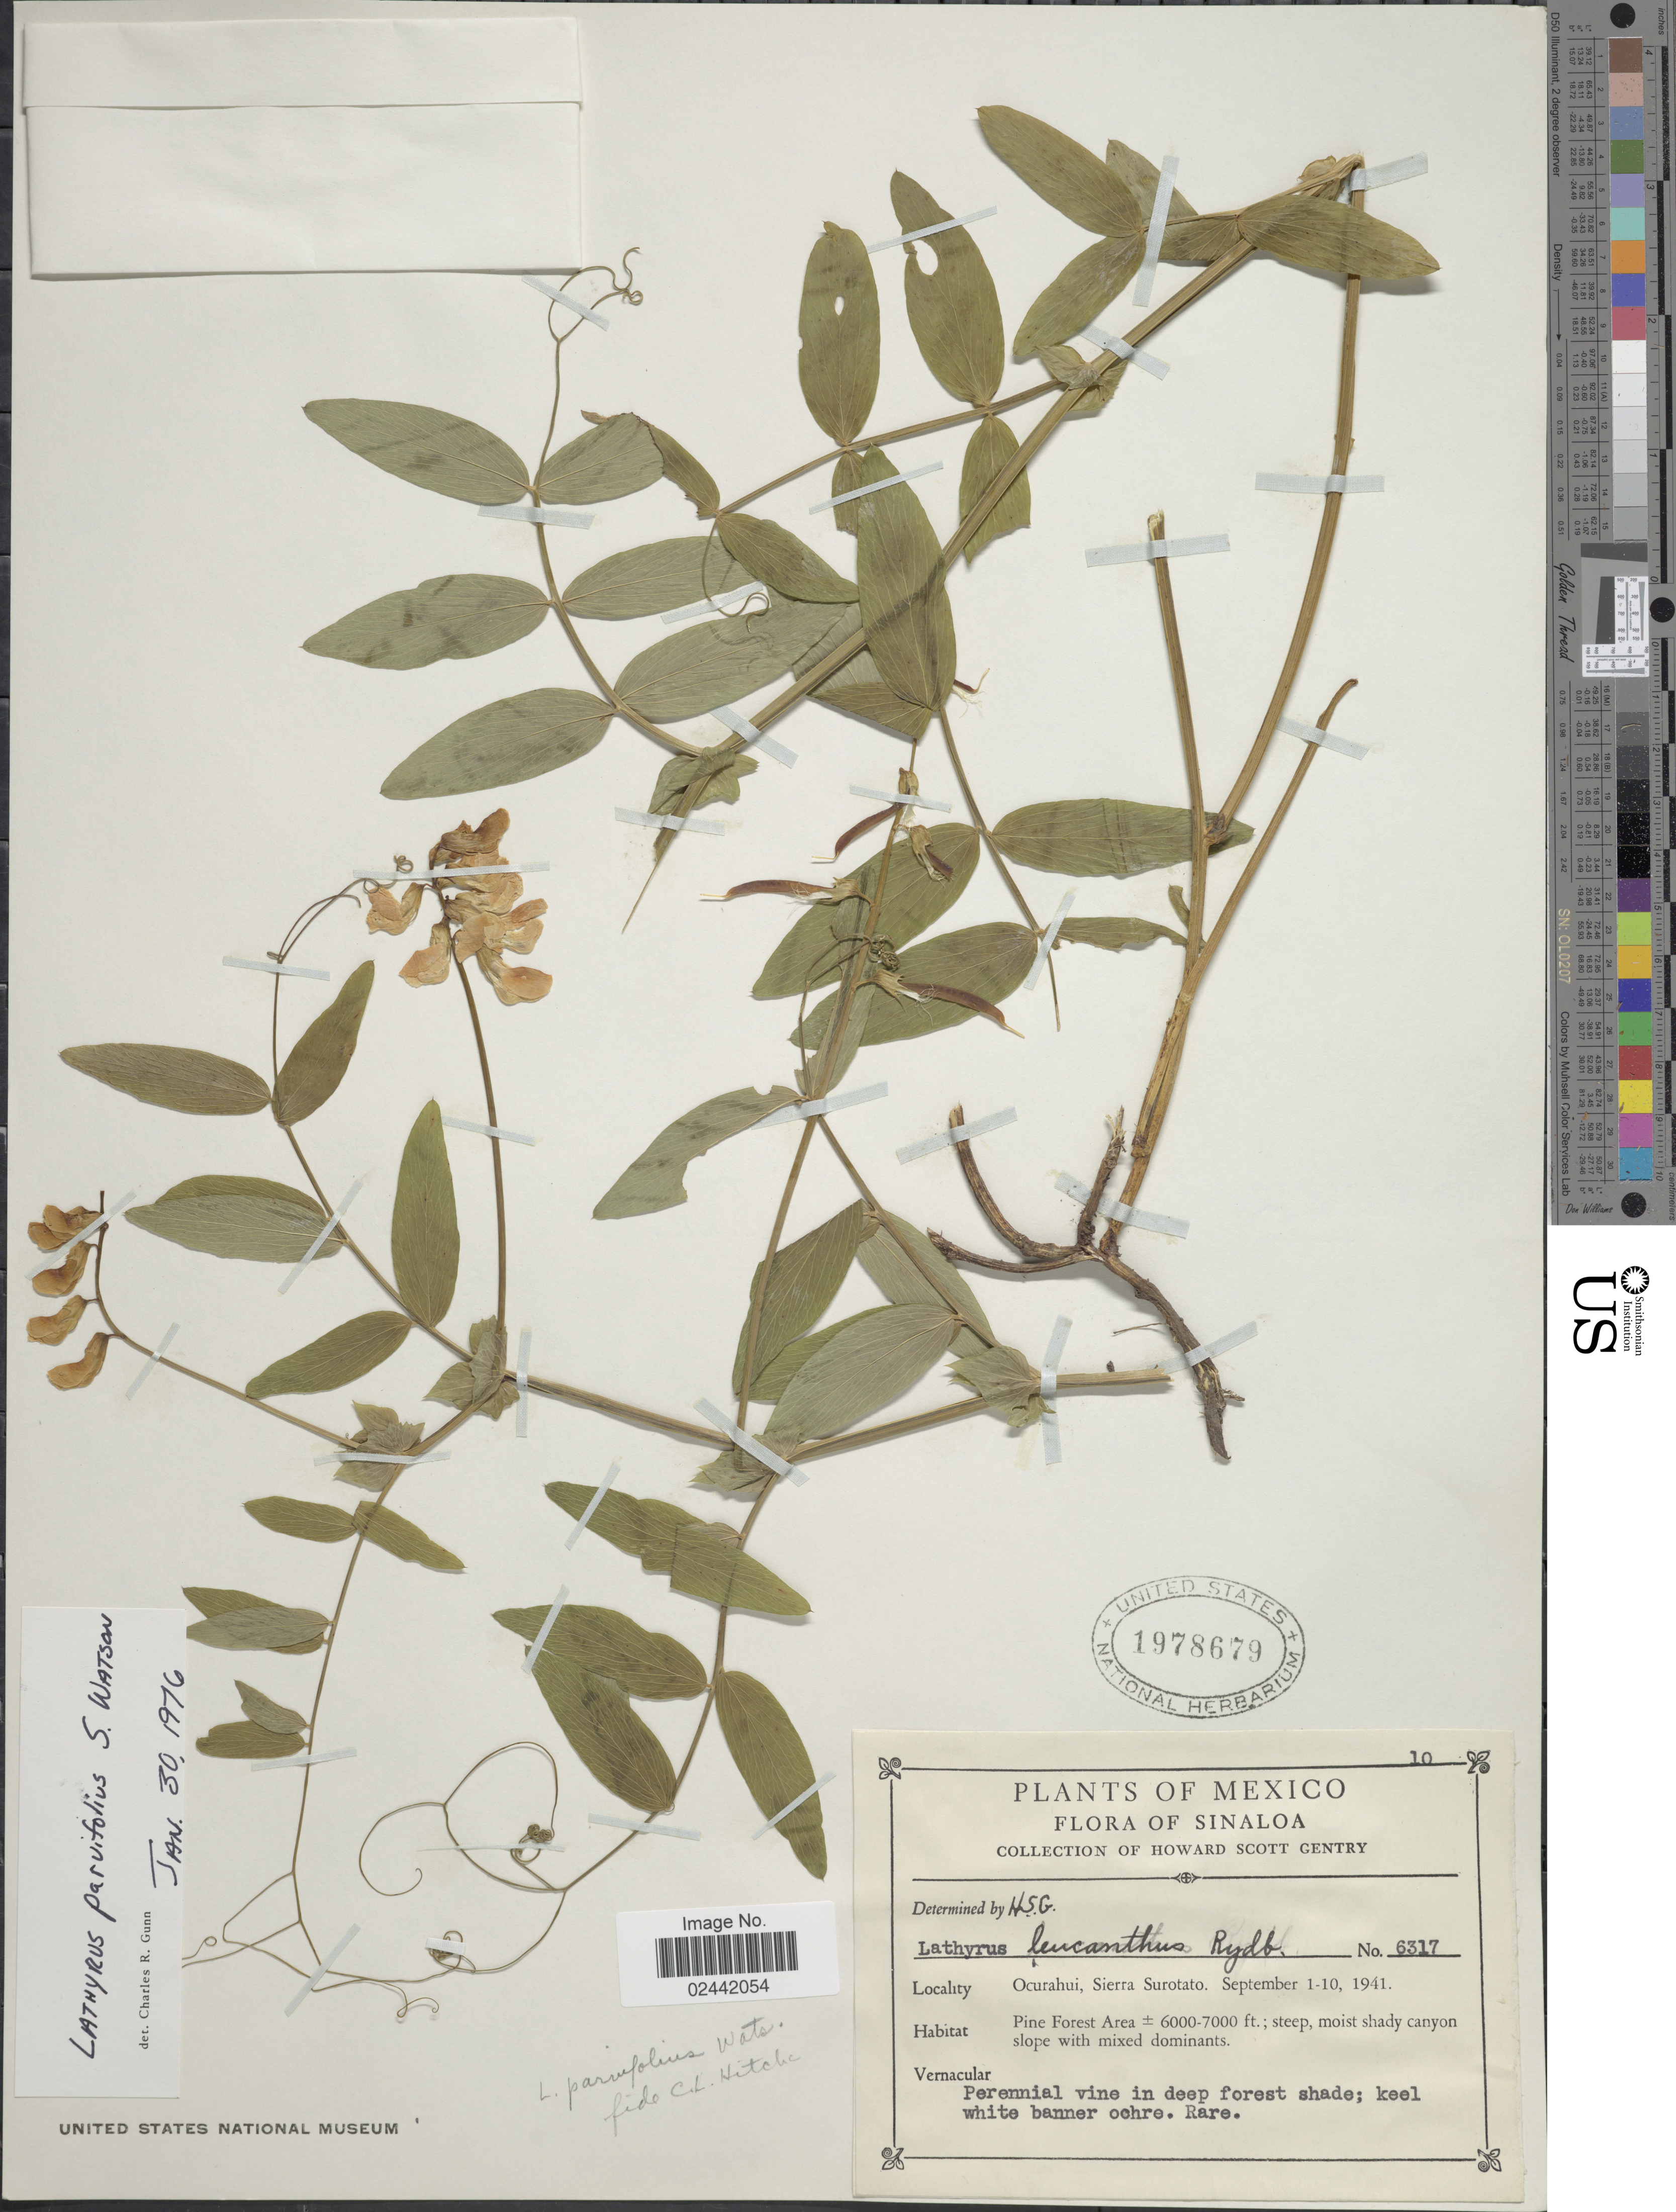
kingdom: Plantae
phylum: Tracheophyta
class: Magnoliopsida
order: Fabales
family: Fabaceae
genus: Lathyrus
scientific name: Lathyrus parvifolius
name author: S. Watson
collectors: H. S. Gentry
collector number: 6317/10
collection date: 1941-09-01/1941-09-10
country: Mexico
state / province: Sinaloa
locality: Ocurahui, Sierra Surotato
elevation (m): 1829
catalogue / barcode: US 1978679